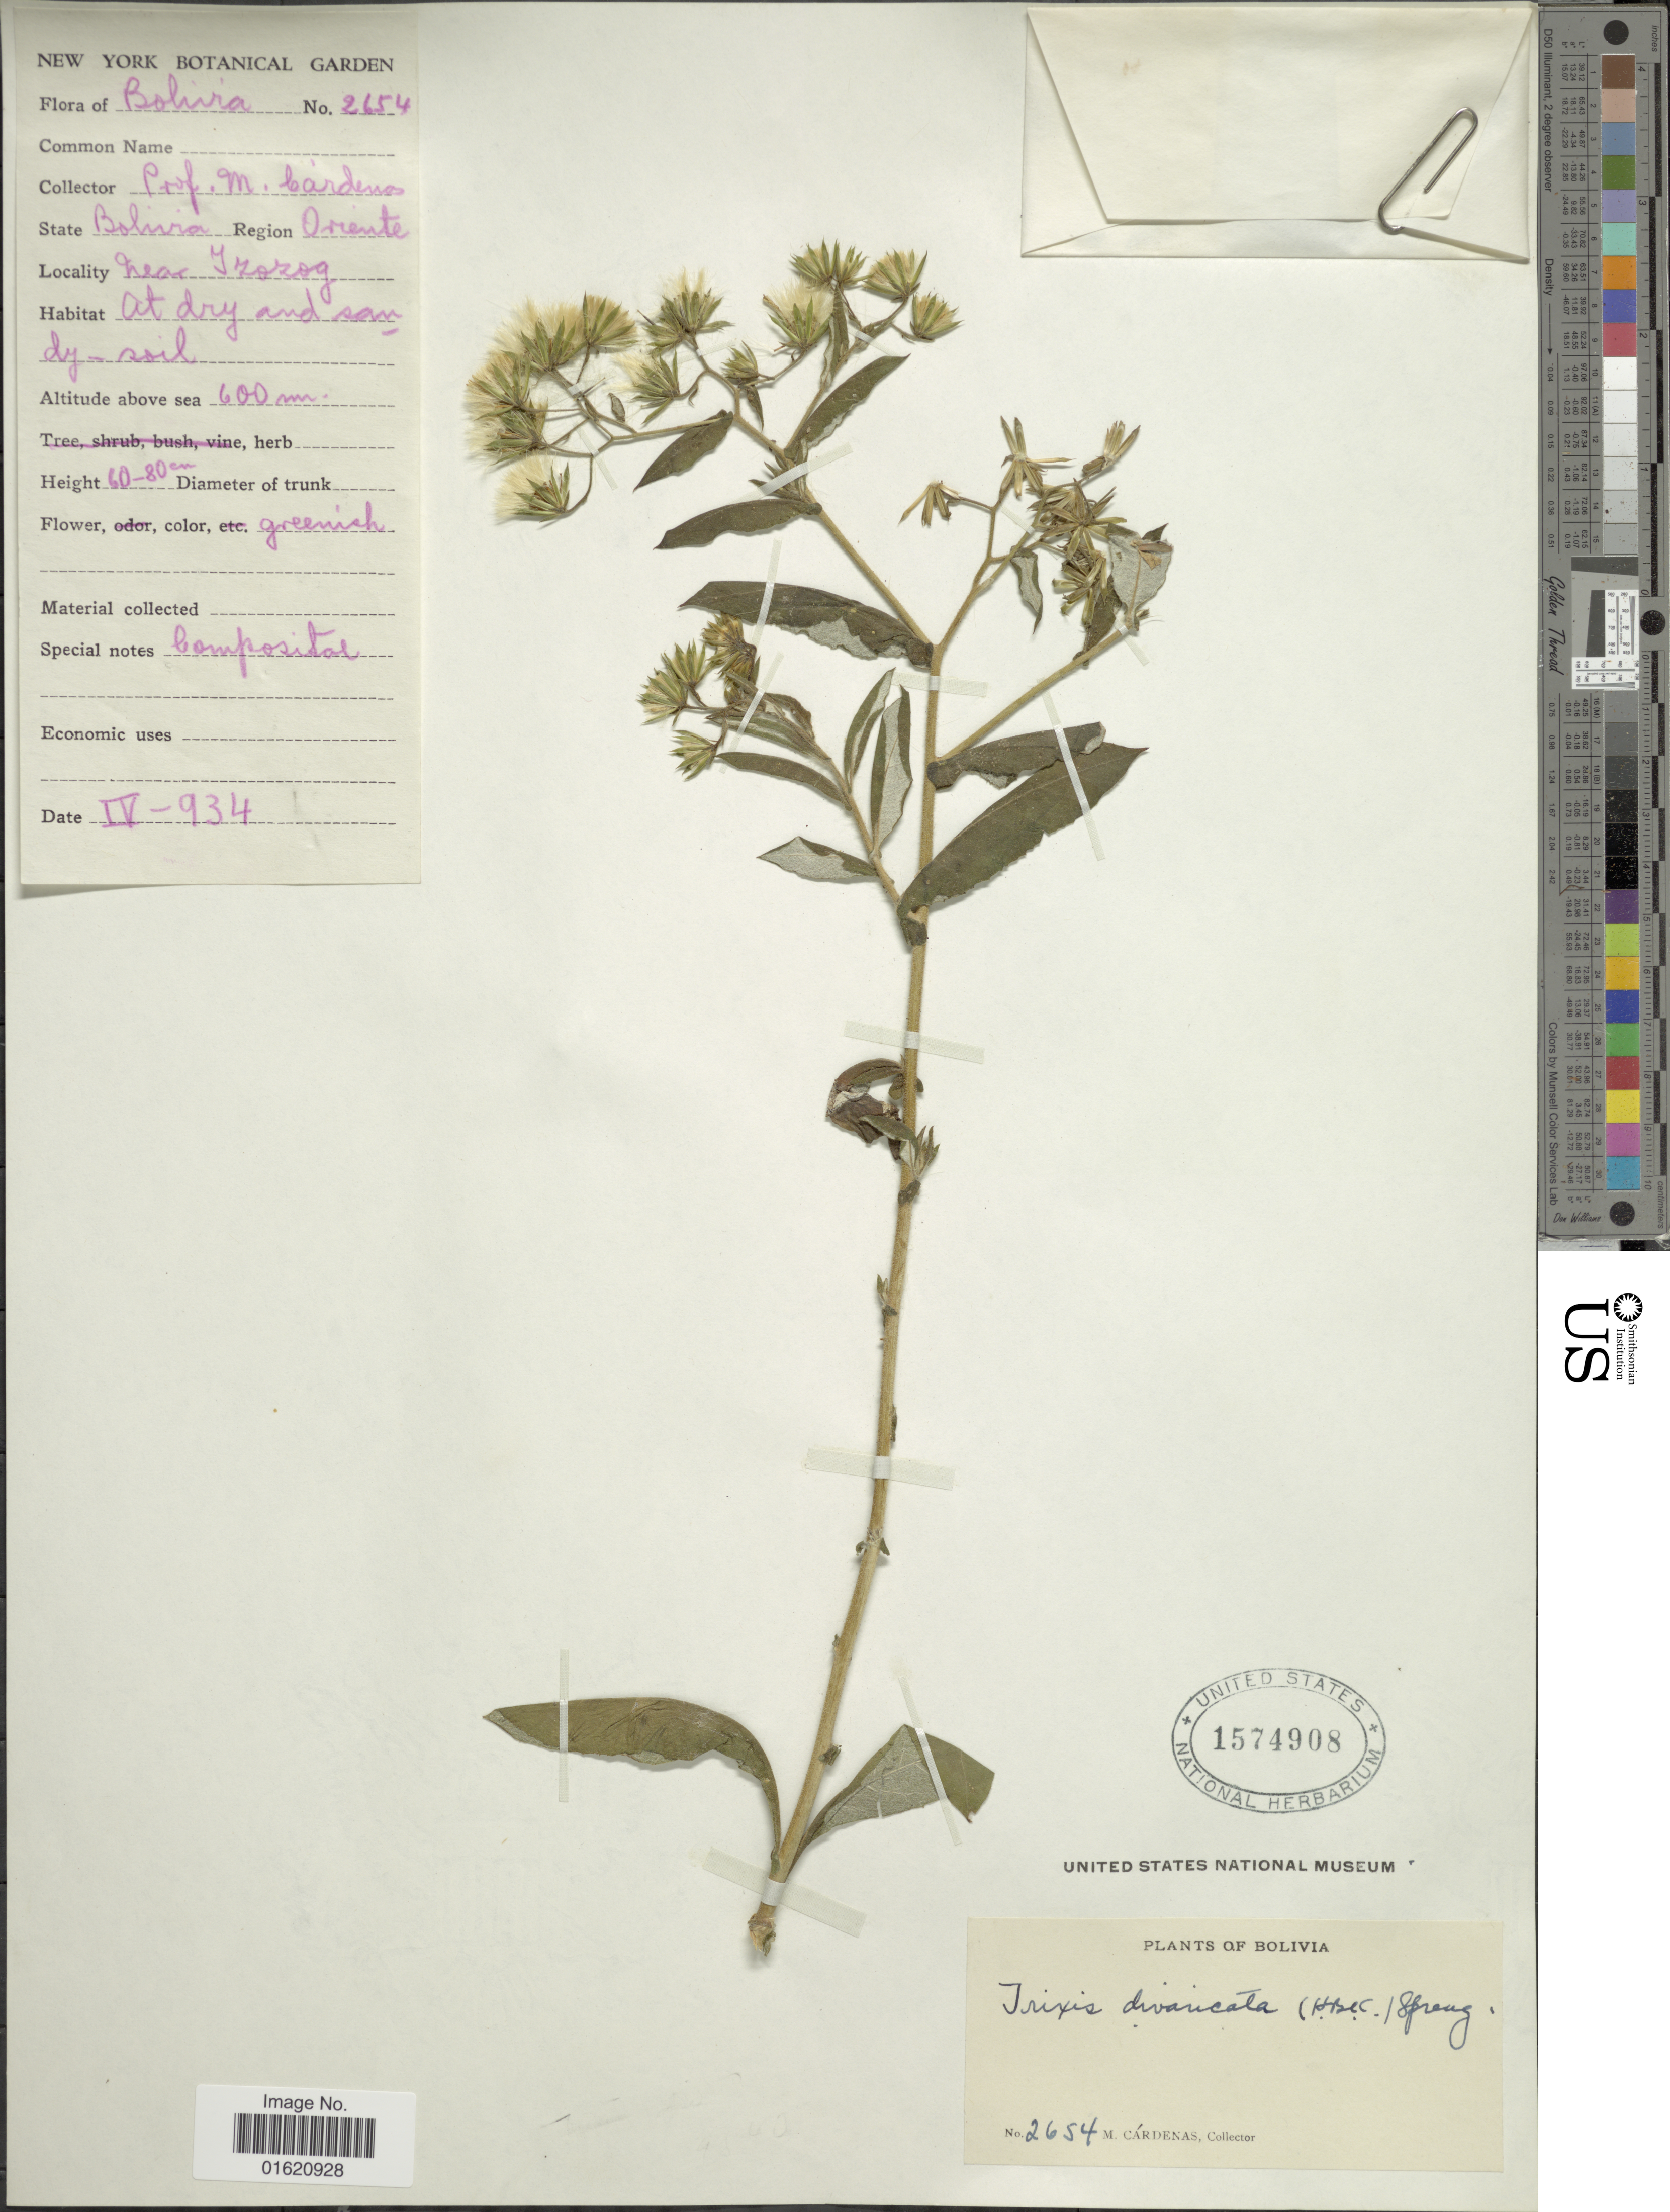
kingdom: Plantae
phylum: Tracheophyta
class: Magnoliopsida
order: Asterales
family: Asteraceae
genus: Trixis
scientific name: Trixis antimenorrhoea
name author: (Schrank) Mart. ex Kuntze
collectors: M. Cárdenas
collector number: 2654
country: Bolivia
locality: Region Oriente, near Izozog, at dry and sandy-soil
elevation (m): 600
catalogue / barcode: US 1574908